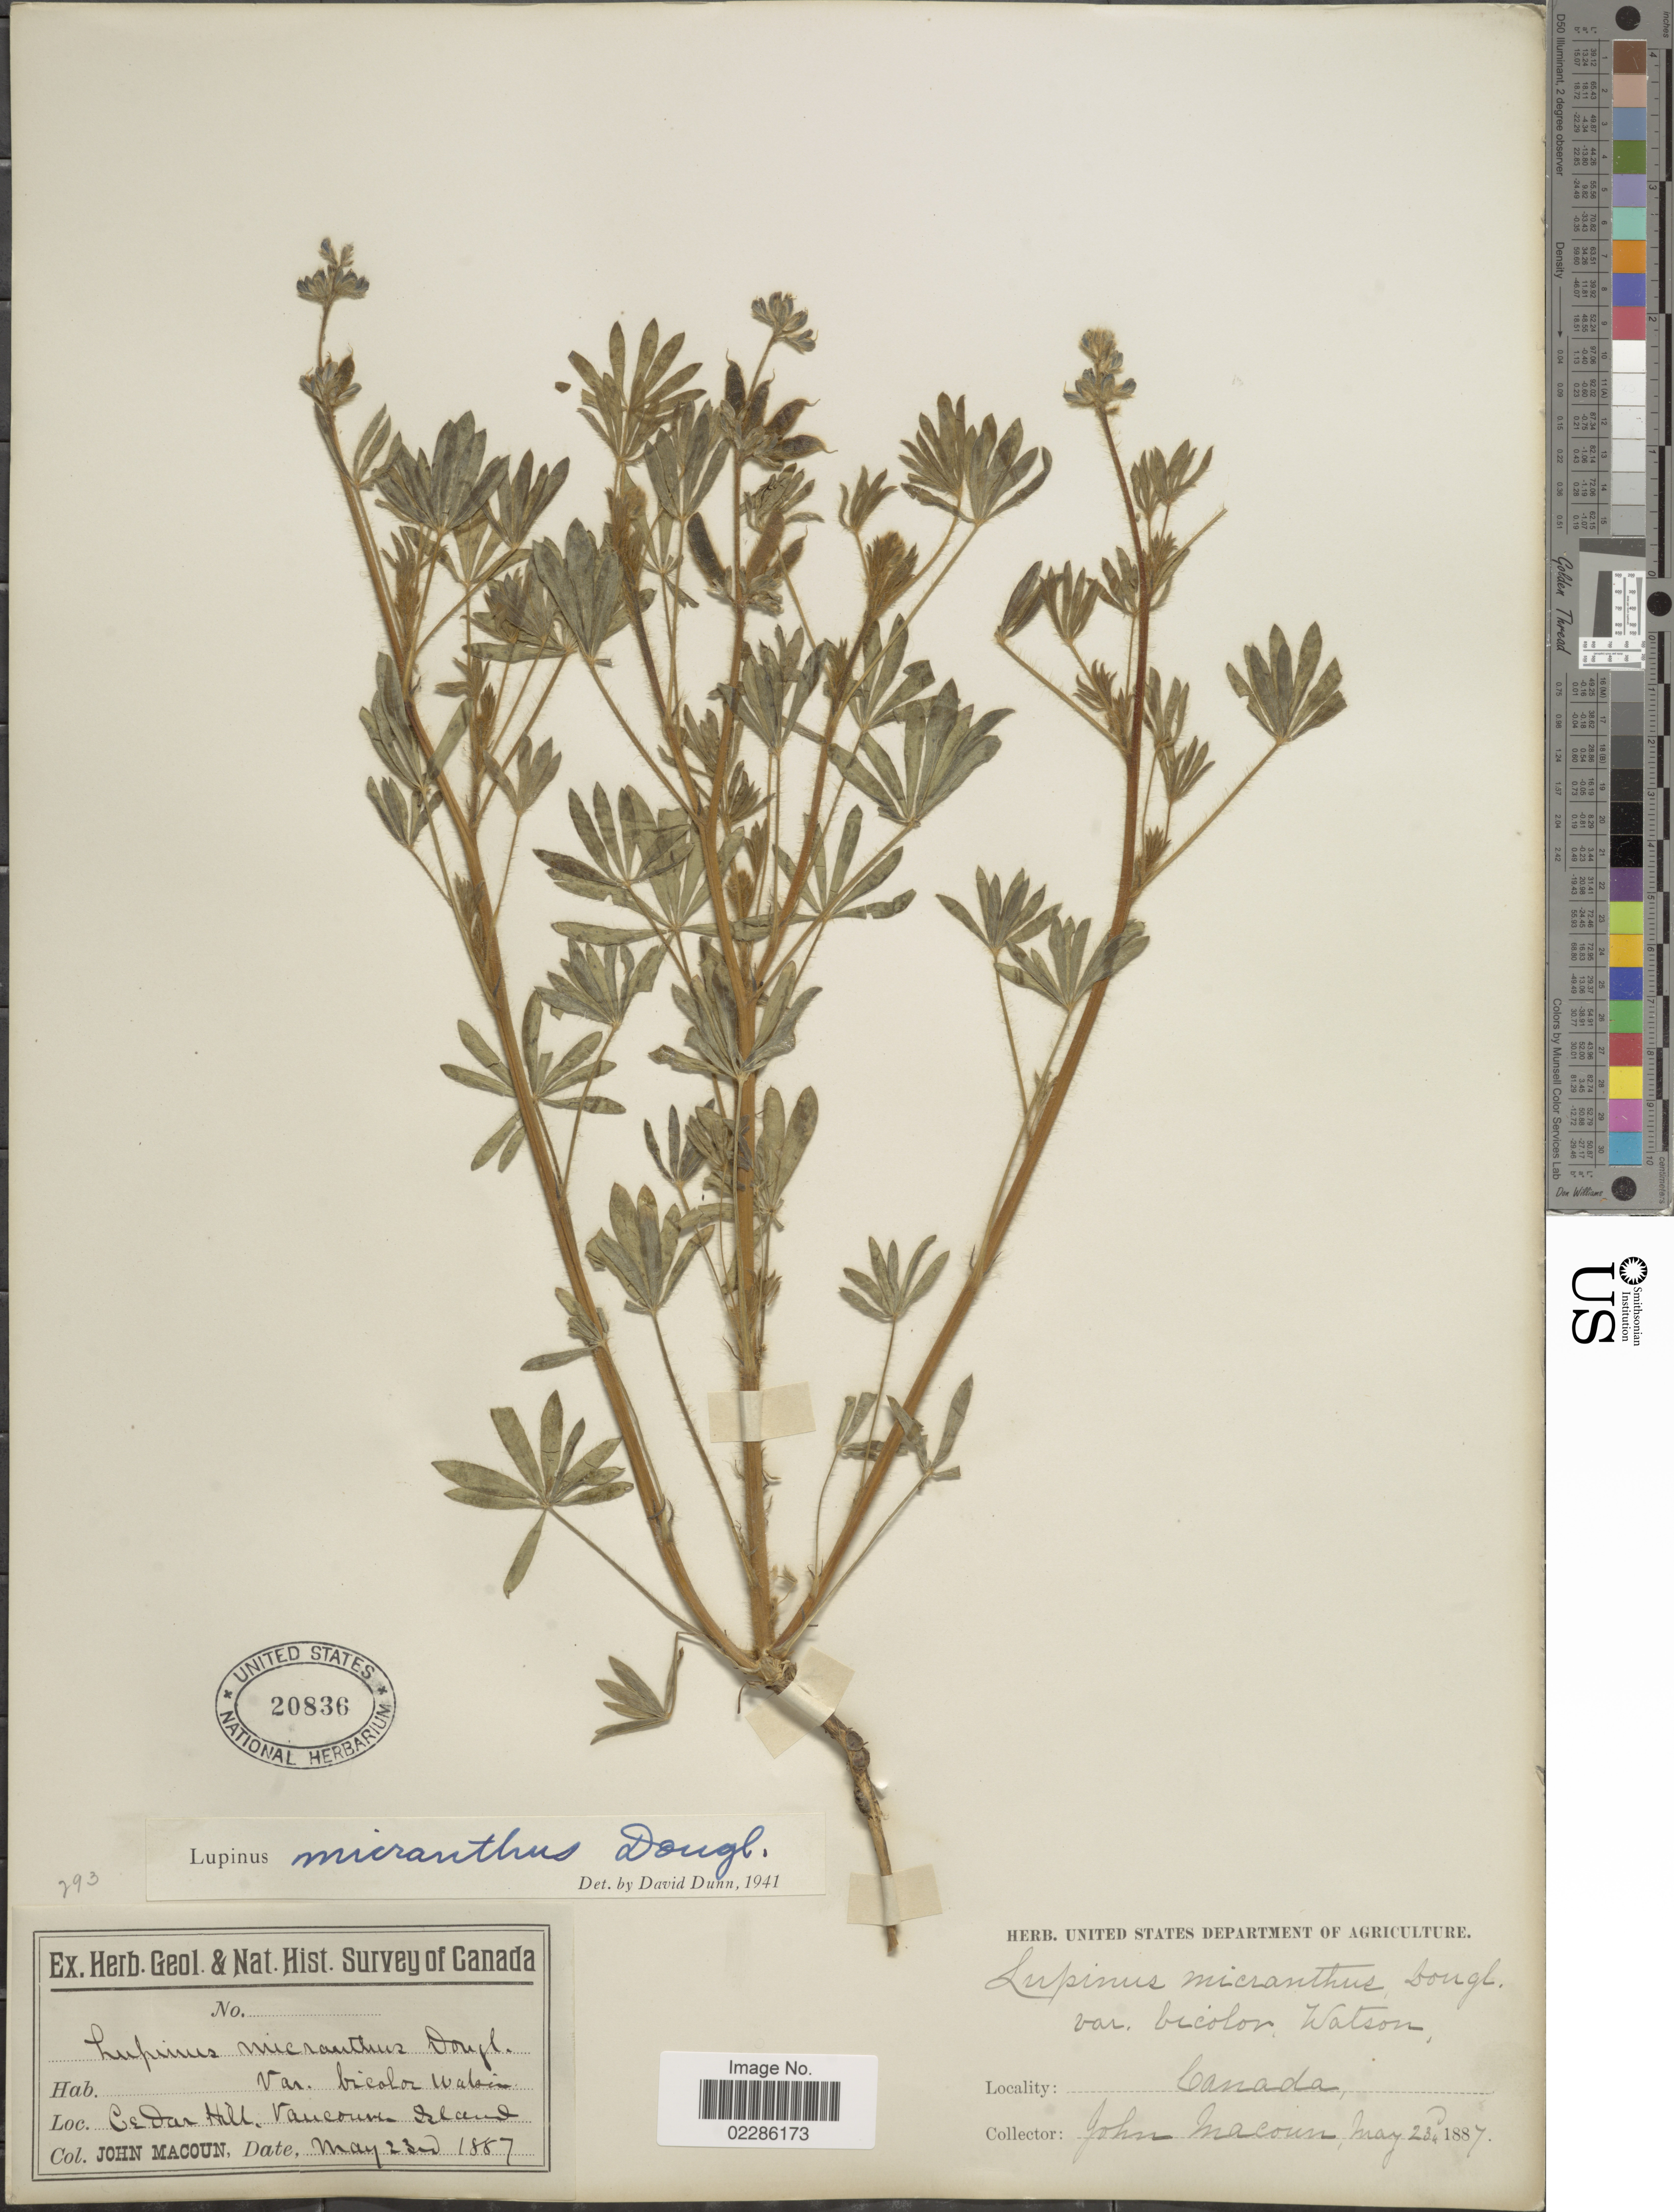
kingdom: Plantae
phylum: Tracheophyta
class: Magnoliopsida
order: Fabales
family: Fabaceae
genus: Lupinus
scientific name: Lupinus micranthus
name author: Douglas ex Lindl.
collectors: J. Macoun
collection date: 1887-05-23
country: Canada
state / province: British Columbia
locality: Cedar Hill, Vancouver Island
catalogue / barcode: US 20836